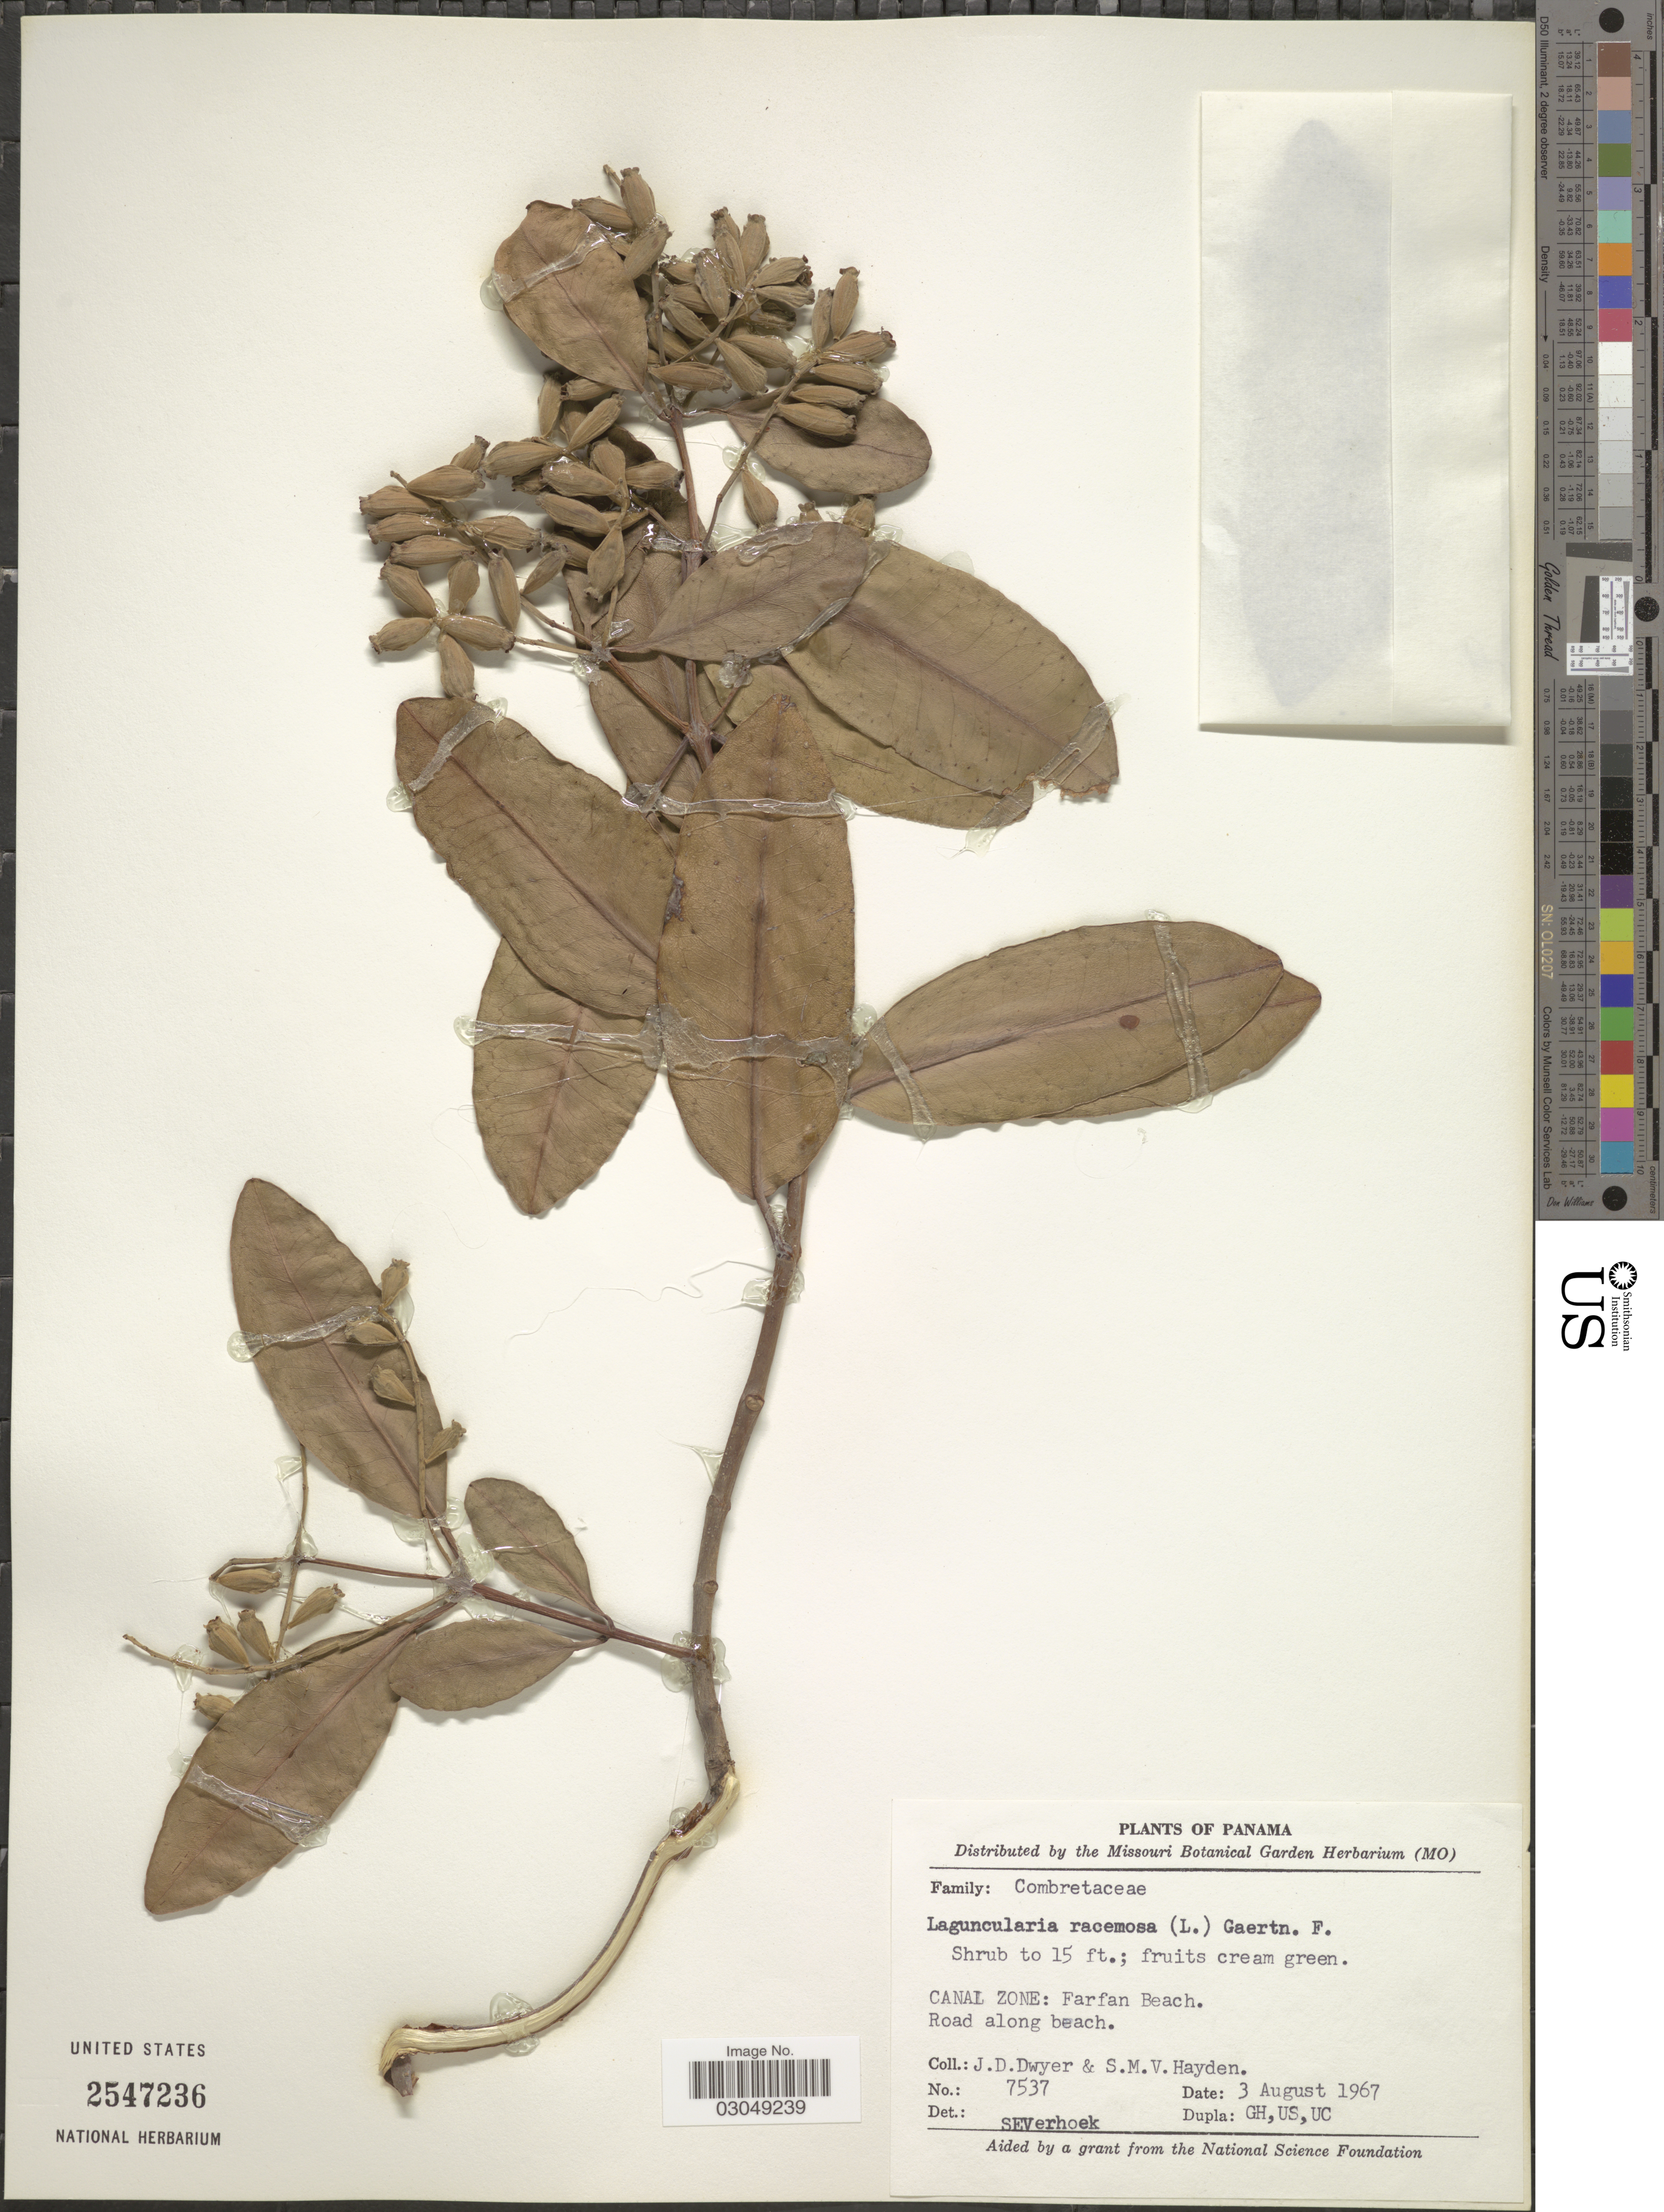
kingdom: Plantae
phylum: Tracheophyta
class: Magnoliopsida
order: Myrtales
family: Combretaceae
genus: Laguncularia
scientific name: Laguncularia racemosa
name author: (L.) C.F. Gaertn.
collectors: J. D. Dwyer & S. M. Hayden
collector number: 7537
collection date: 1967-08-03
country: Panama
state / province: Colón / Panamá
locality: Canal Zone: Farfan Beach. Road along beach.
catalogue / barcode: US 2547236